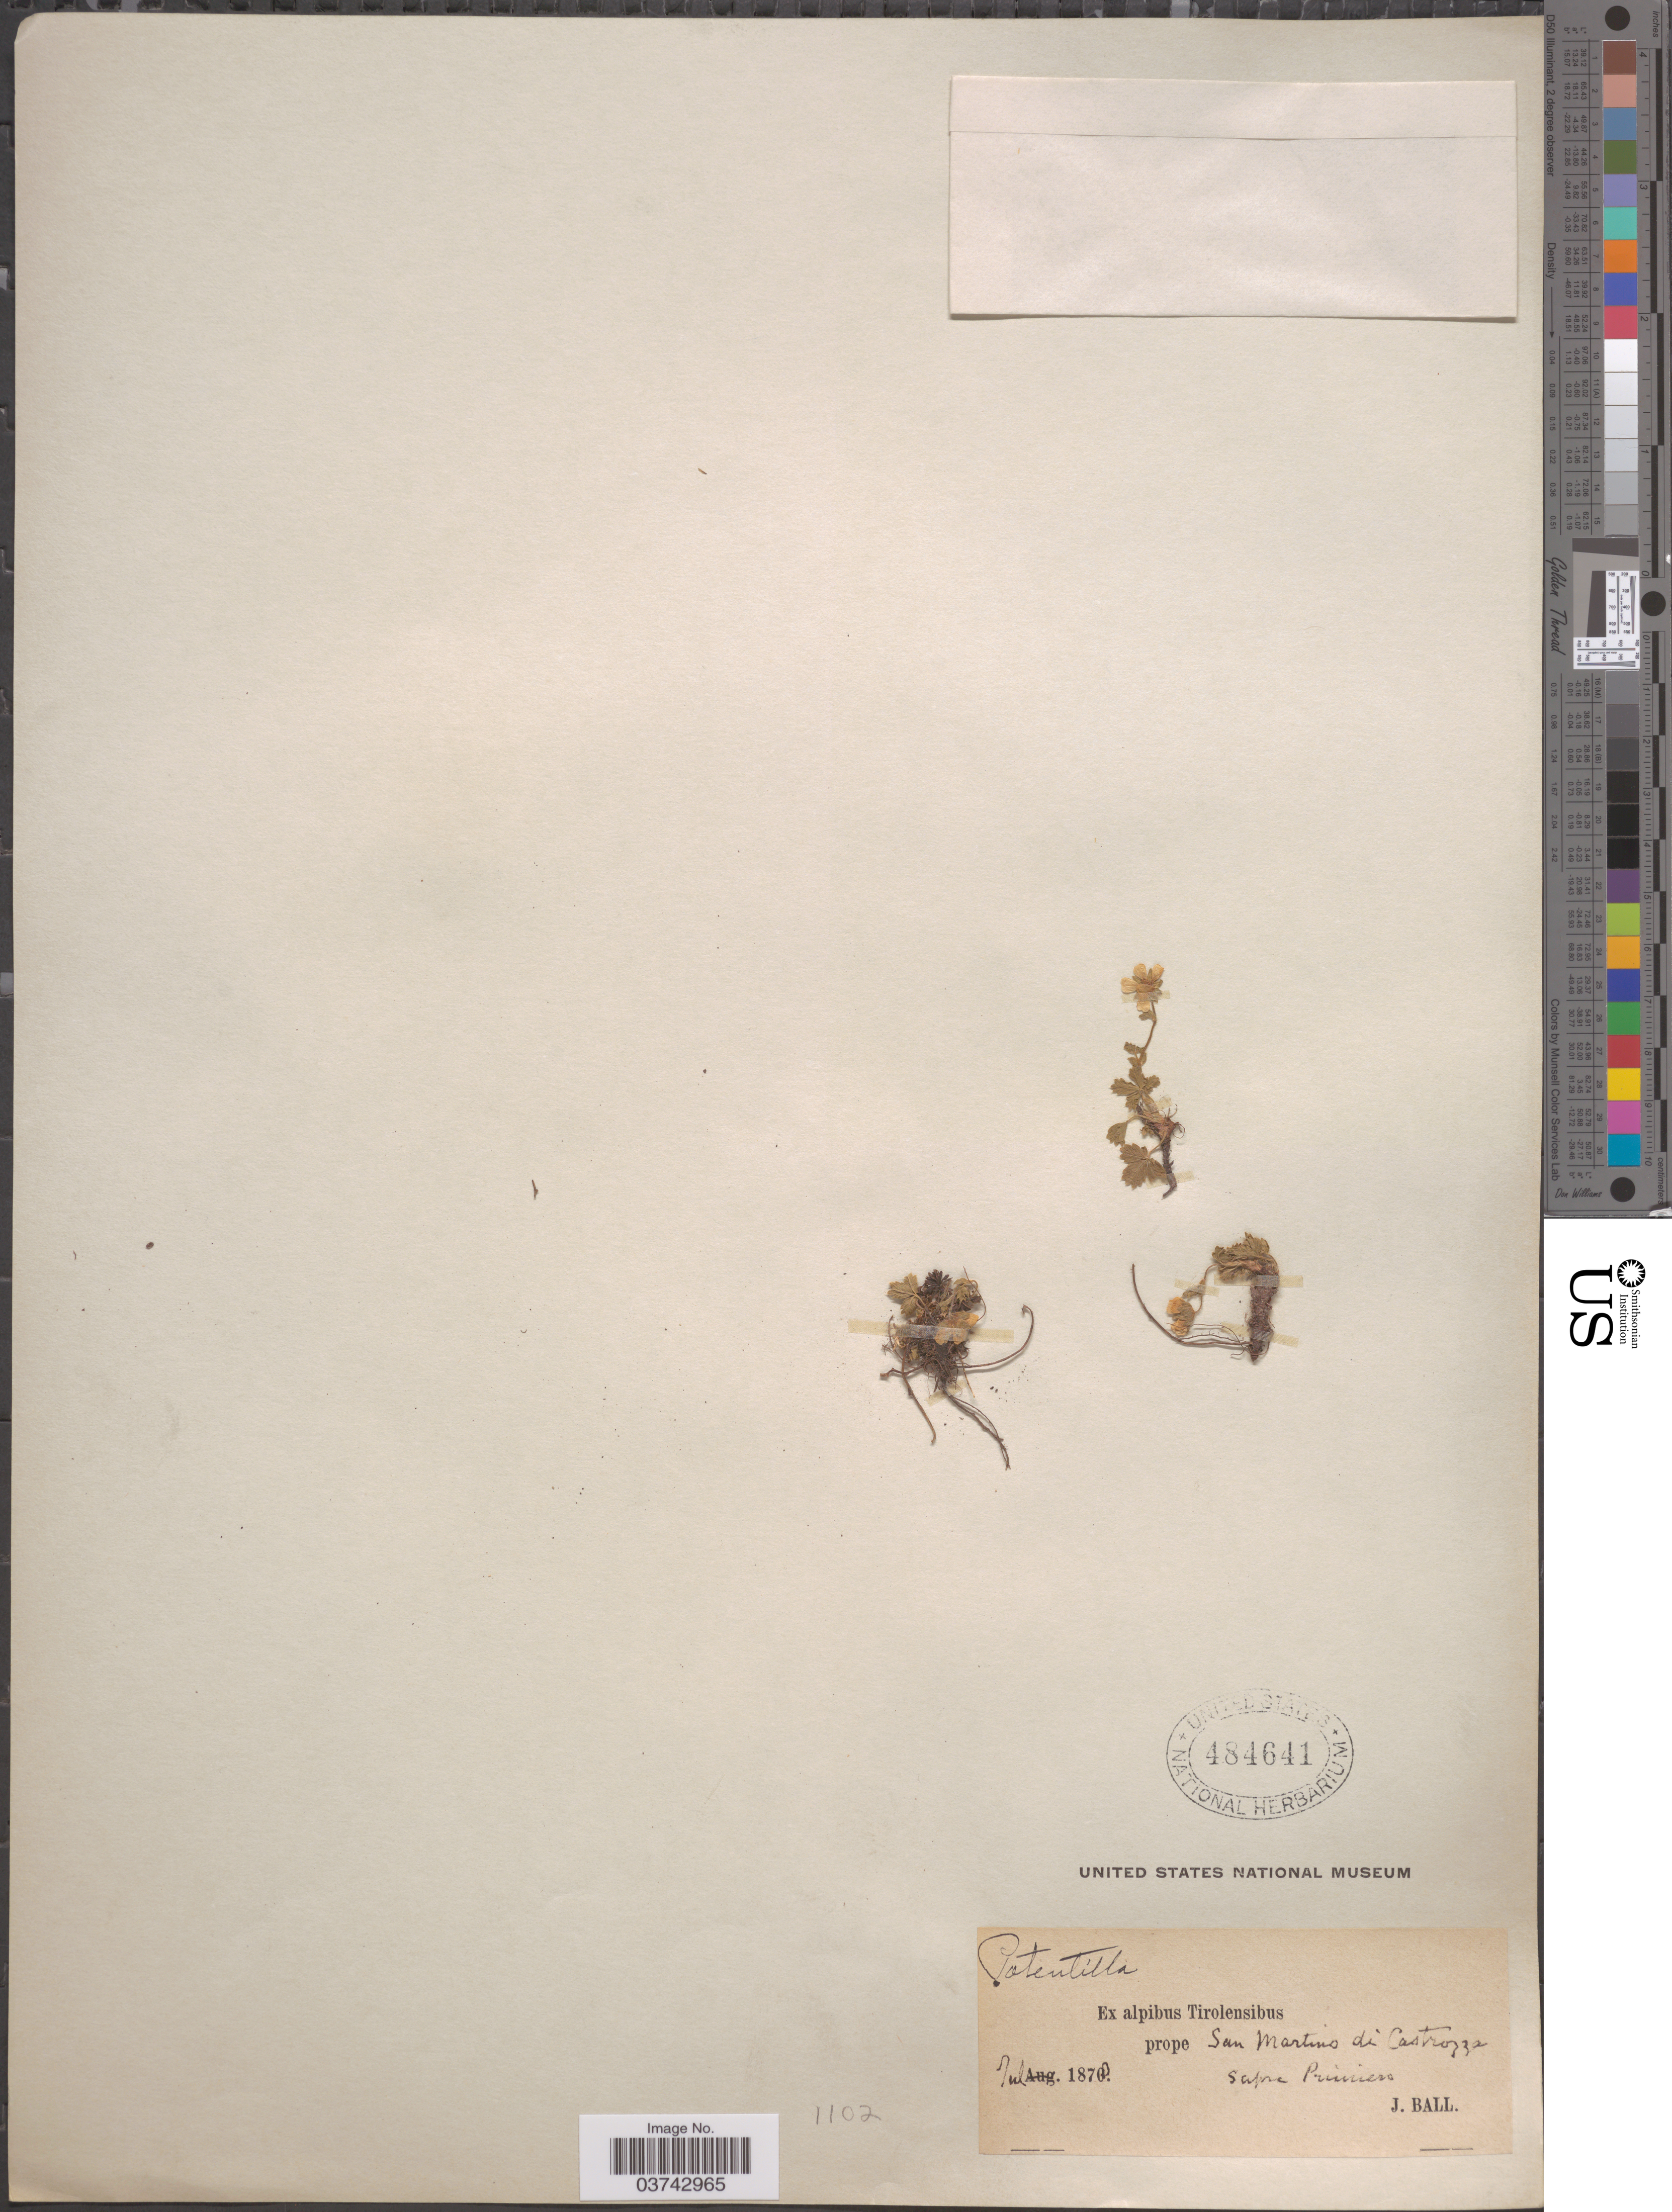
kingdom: Plantae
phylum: Tracheophyta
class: Magnoliopsida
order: Rosales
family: Rosaceae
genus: Potentilla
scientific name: Potentilla sp.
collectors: J. Ball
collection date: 1878-07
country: Italy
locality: Ex alpibus Tirolensibus prope San Martino di Castrozza supra Primero.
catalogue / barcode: US 484641